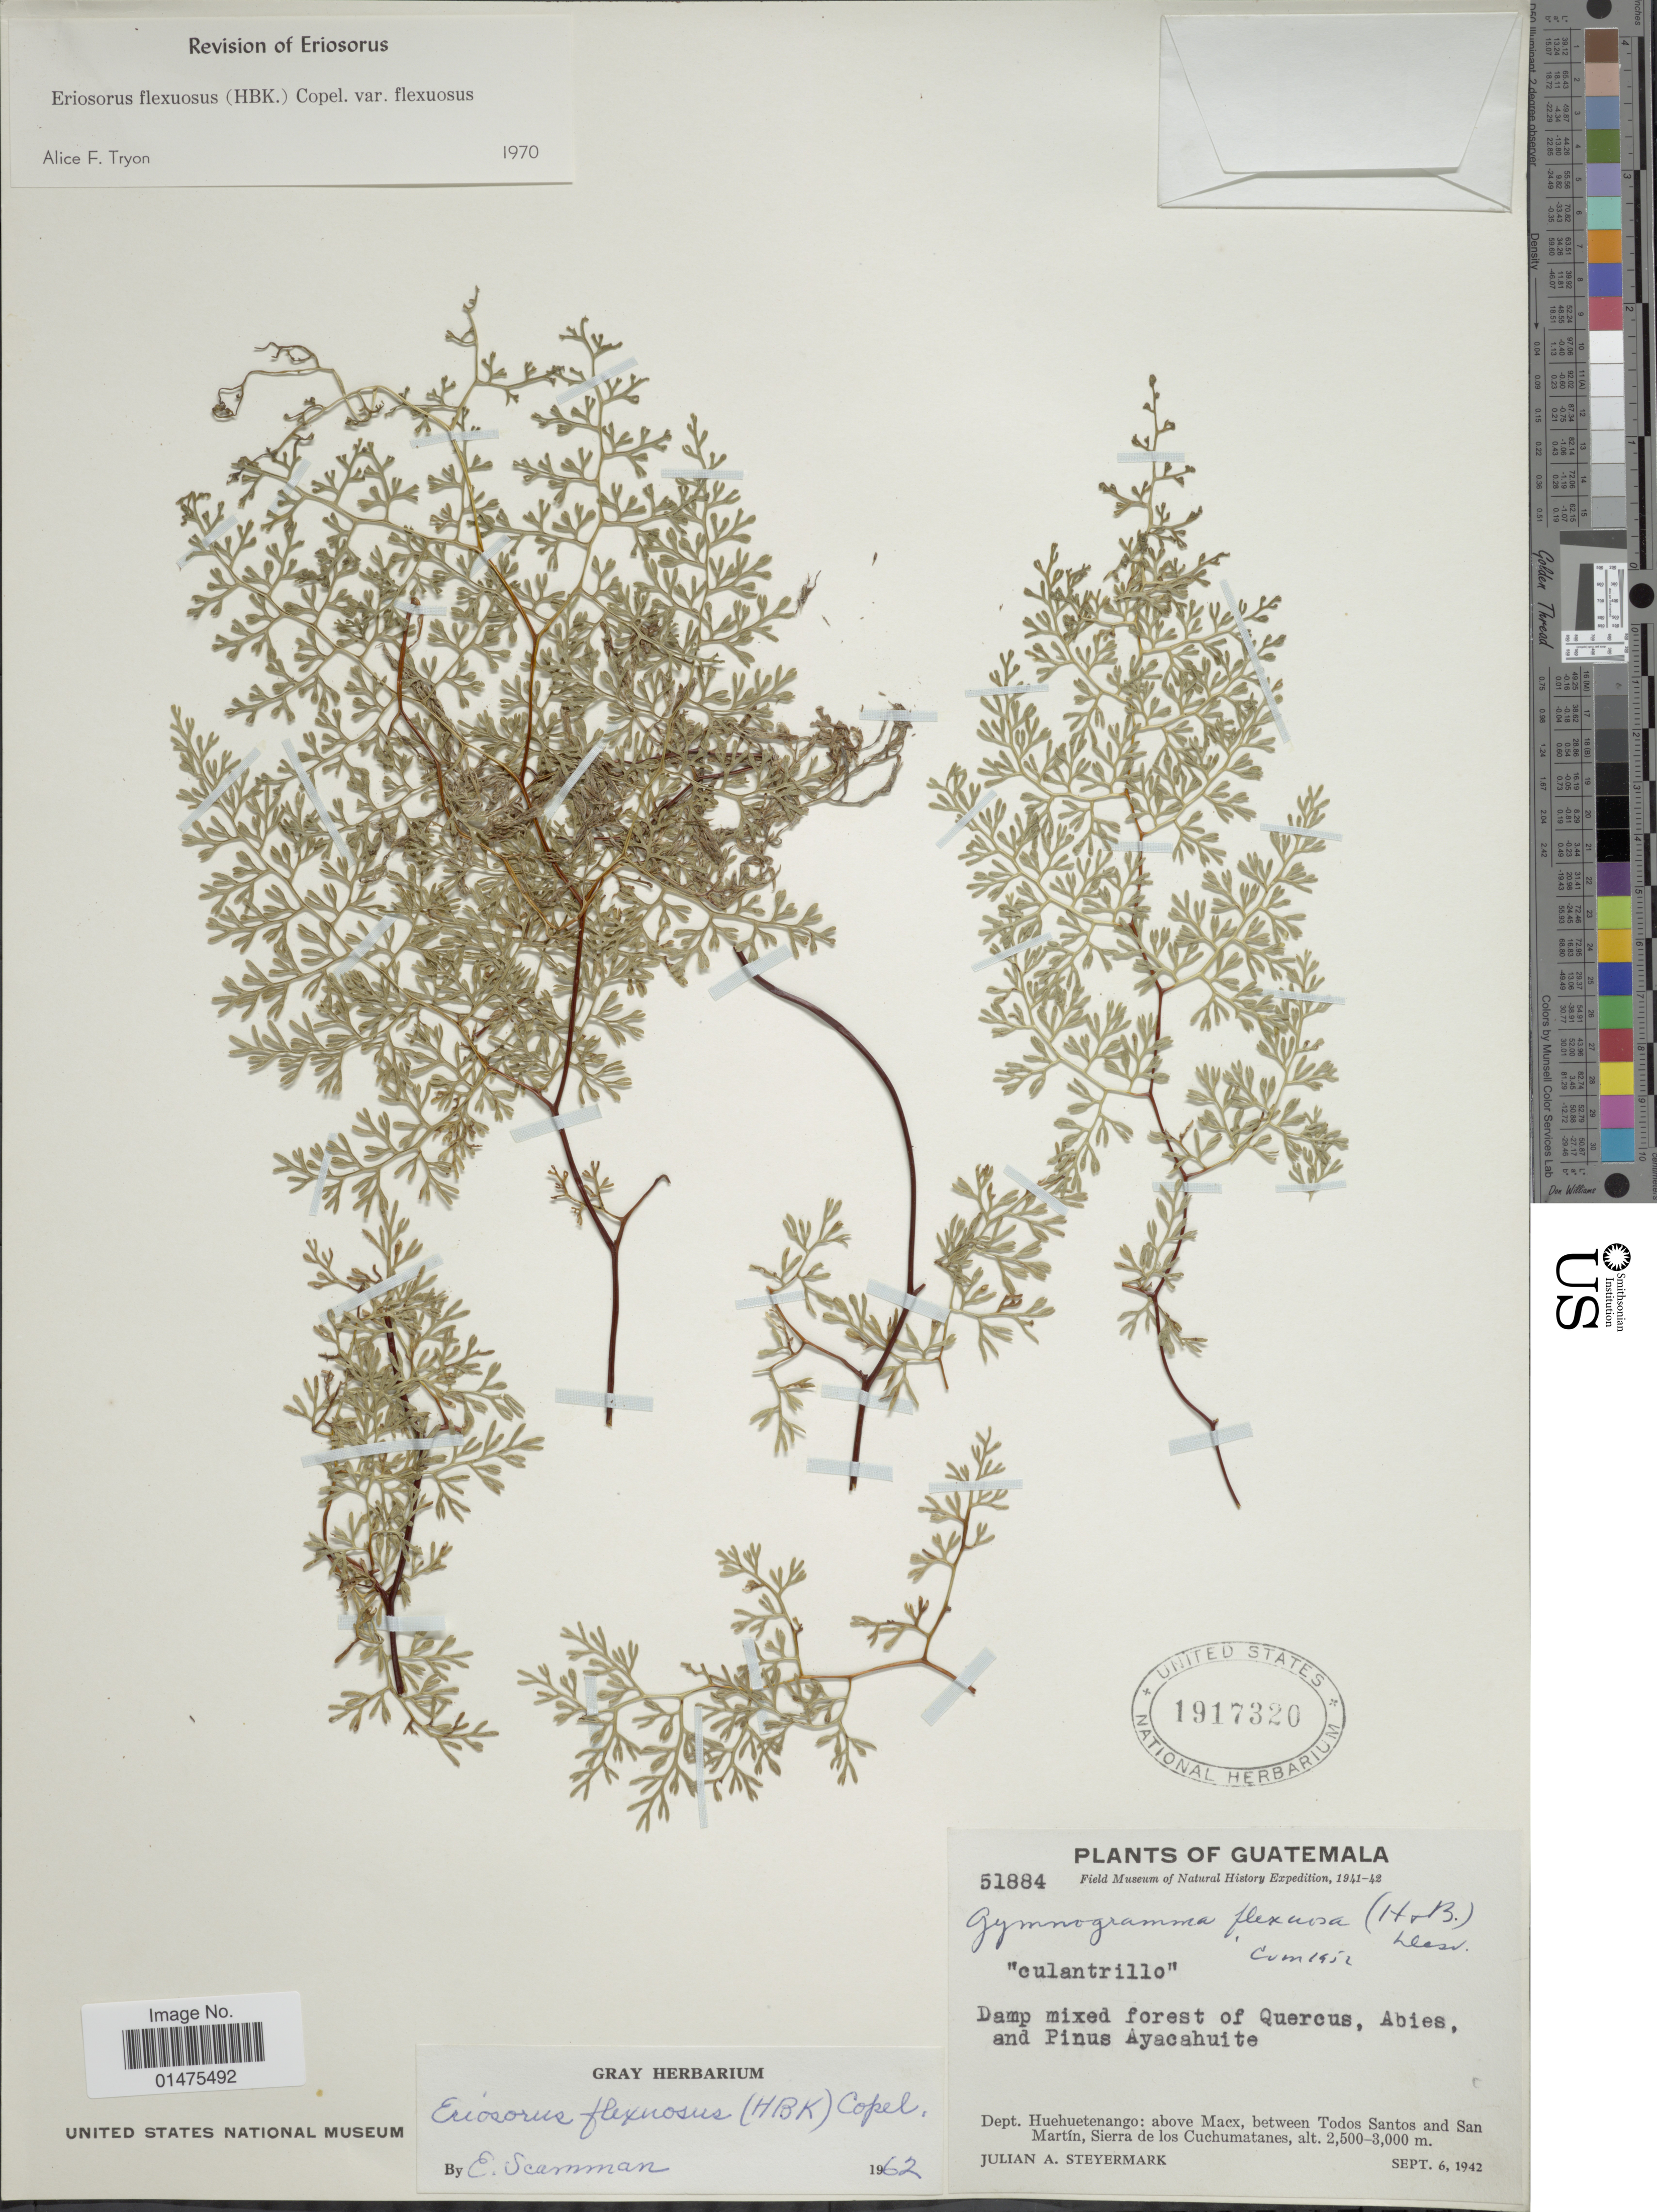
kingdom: Plantae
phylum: Tracheophyta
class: Polypodiopsida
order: Polypodiales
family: Pteridaceae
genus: Jamesonia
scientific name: Jamesonia flexuosa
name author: (Humb. & Bonpl.) Christenh.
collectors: J. Steyermark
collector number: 51884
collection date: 1942-09-06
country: Guatemala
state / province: Huehuetenango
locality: Dept. Huehuetenango: above Macx, between Todos Santos and San Martín, Sierra de los Cuchumatanes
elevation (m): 2500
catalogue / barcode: US 1917320